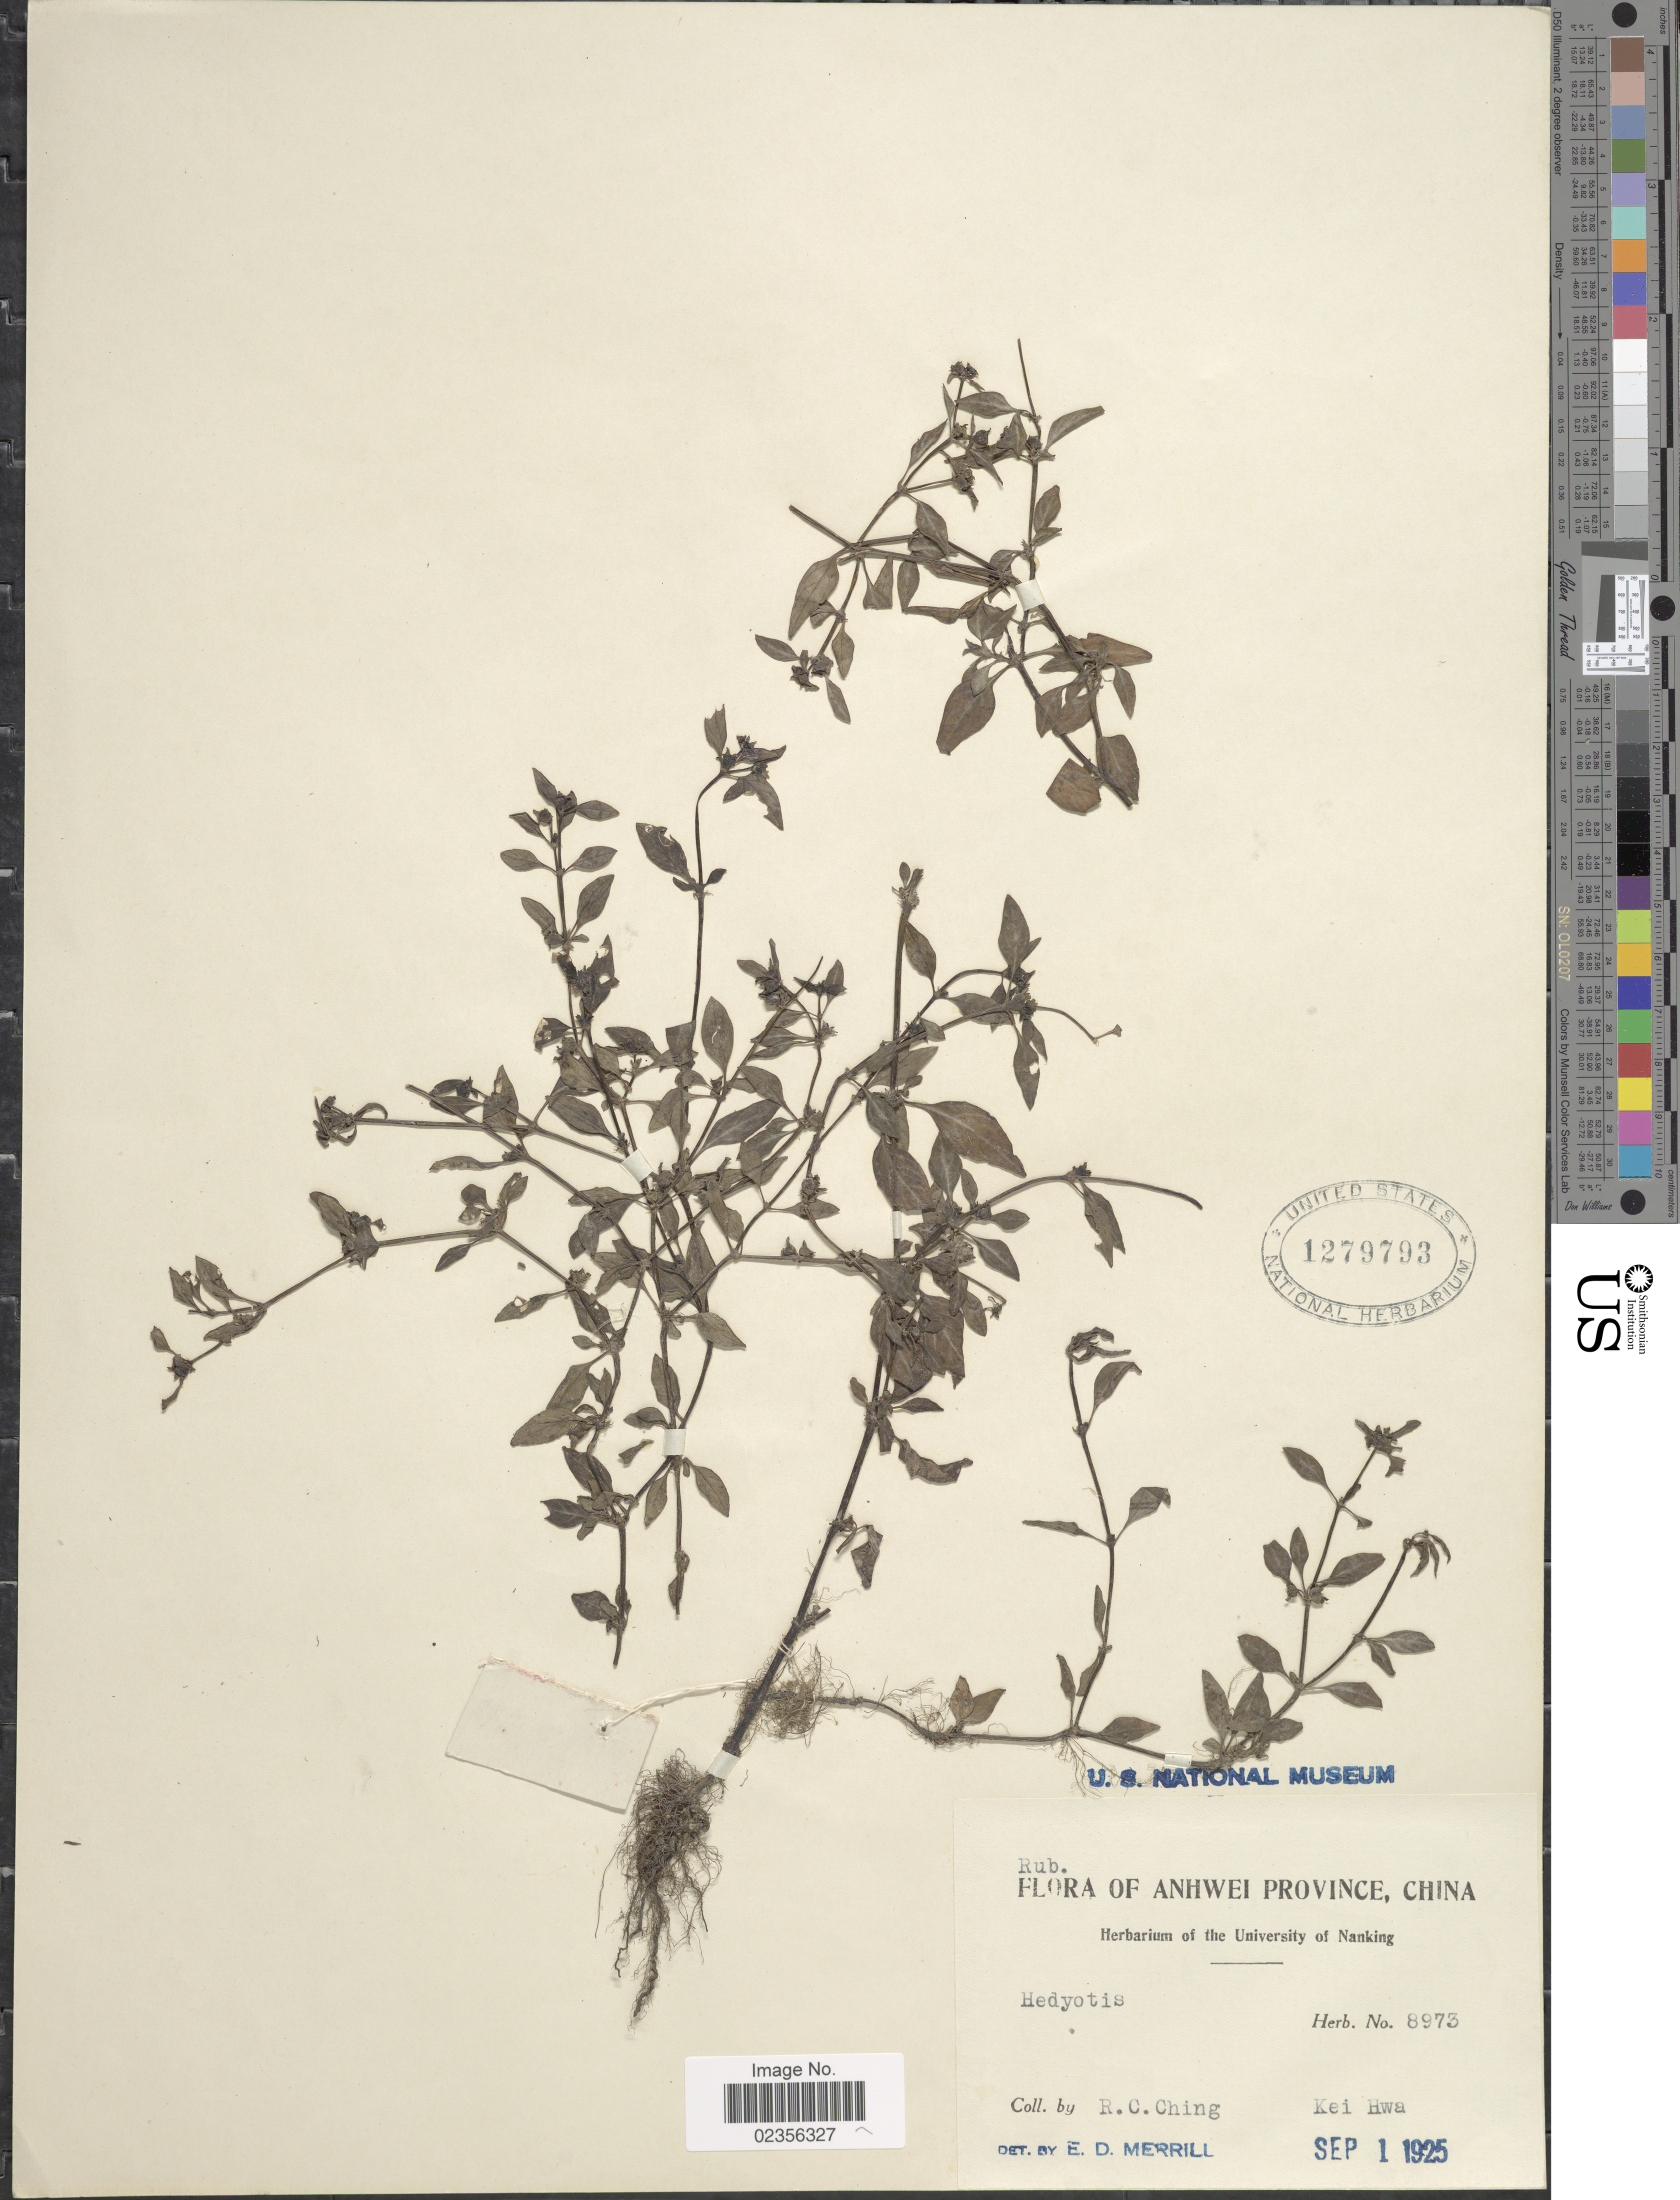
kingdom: Plantae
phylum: Tracheophyta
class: Magnoliopsida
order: Gentianales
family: Rubiaceae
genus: Hedyotis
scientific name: Hedyotis sp.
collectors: R. C. Ching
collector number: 8973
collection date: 1925-09-01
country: China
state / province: Anhui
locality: Anhwei Province, China, Kei Hwa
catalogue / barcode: US 1279793